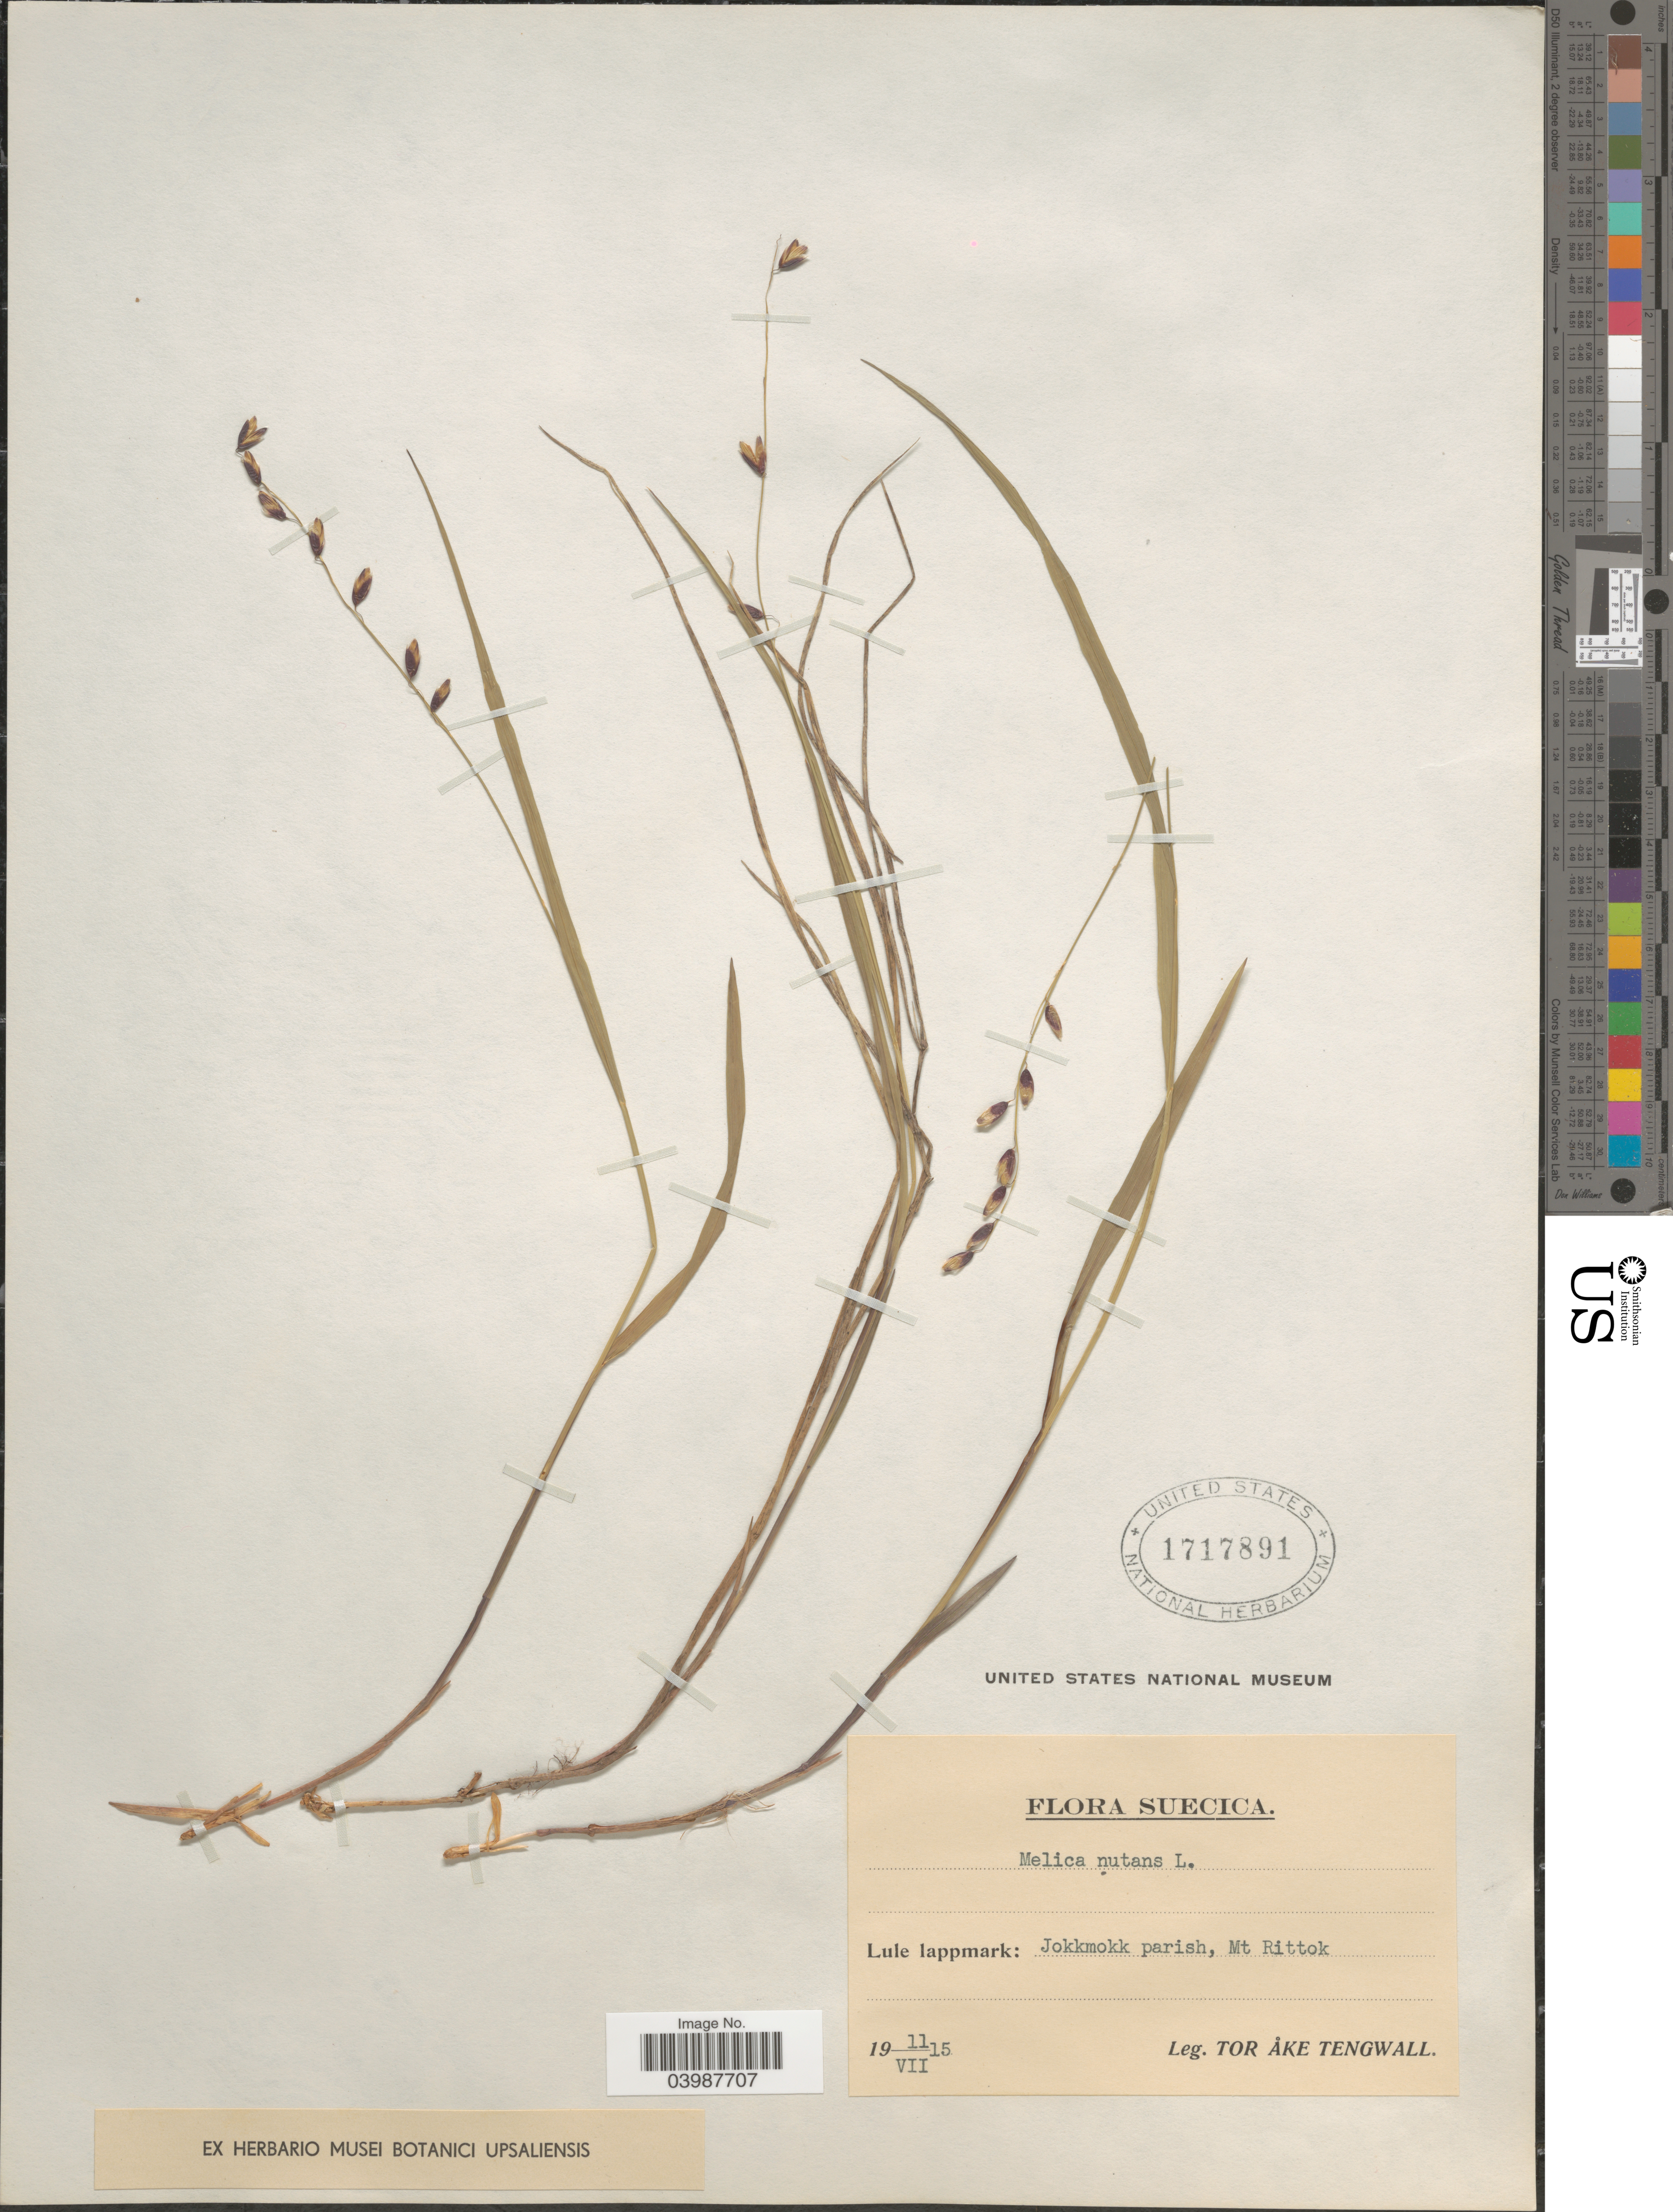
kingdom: Plantae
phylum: Tracheophyta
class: Liliopsida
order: Poales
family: Poaceae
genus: Melica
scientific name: Melica nutans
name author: L.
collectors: T. Tengwall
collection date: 1915-07-11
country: Sweden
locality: Suecica. Lule lappmark: Jokkmokk parish, Mt Rittok.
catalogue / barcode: US 1717891